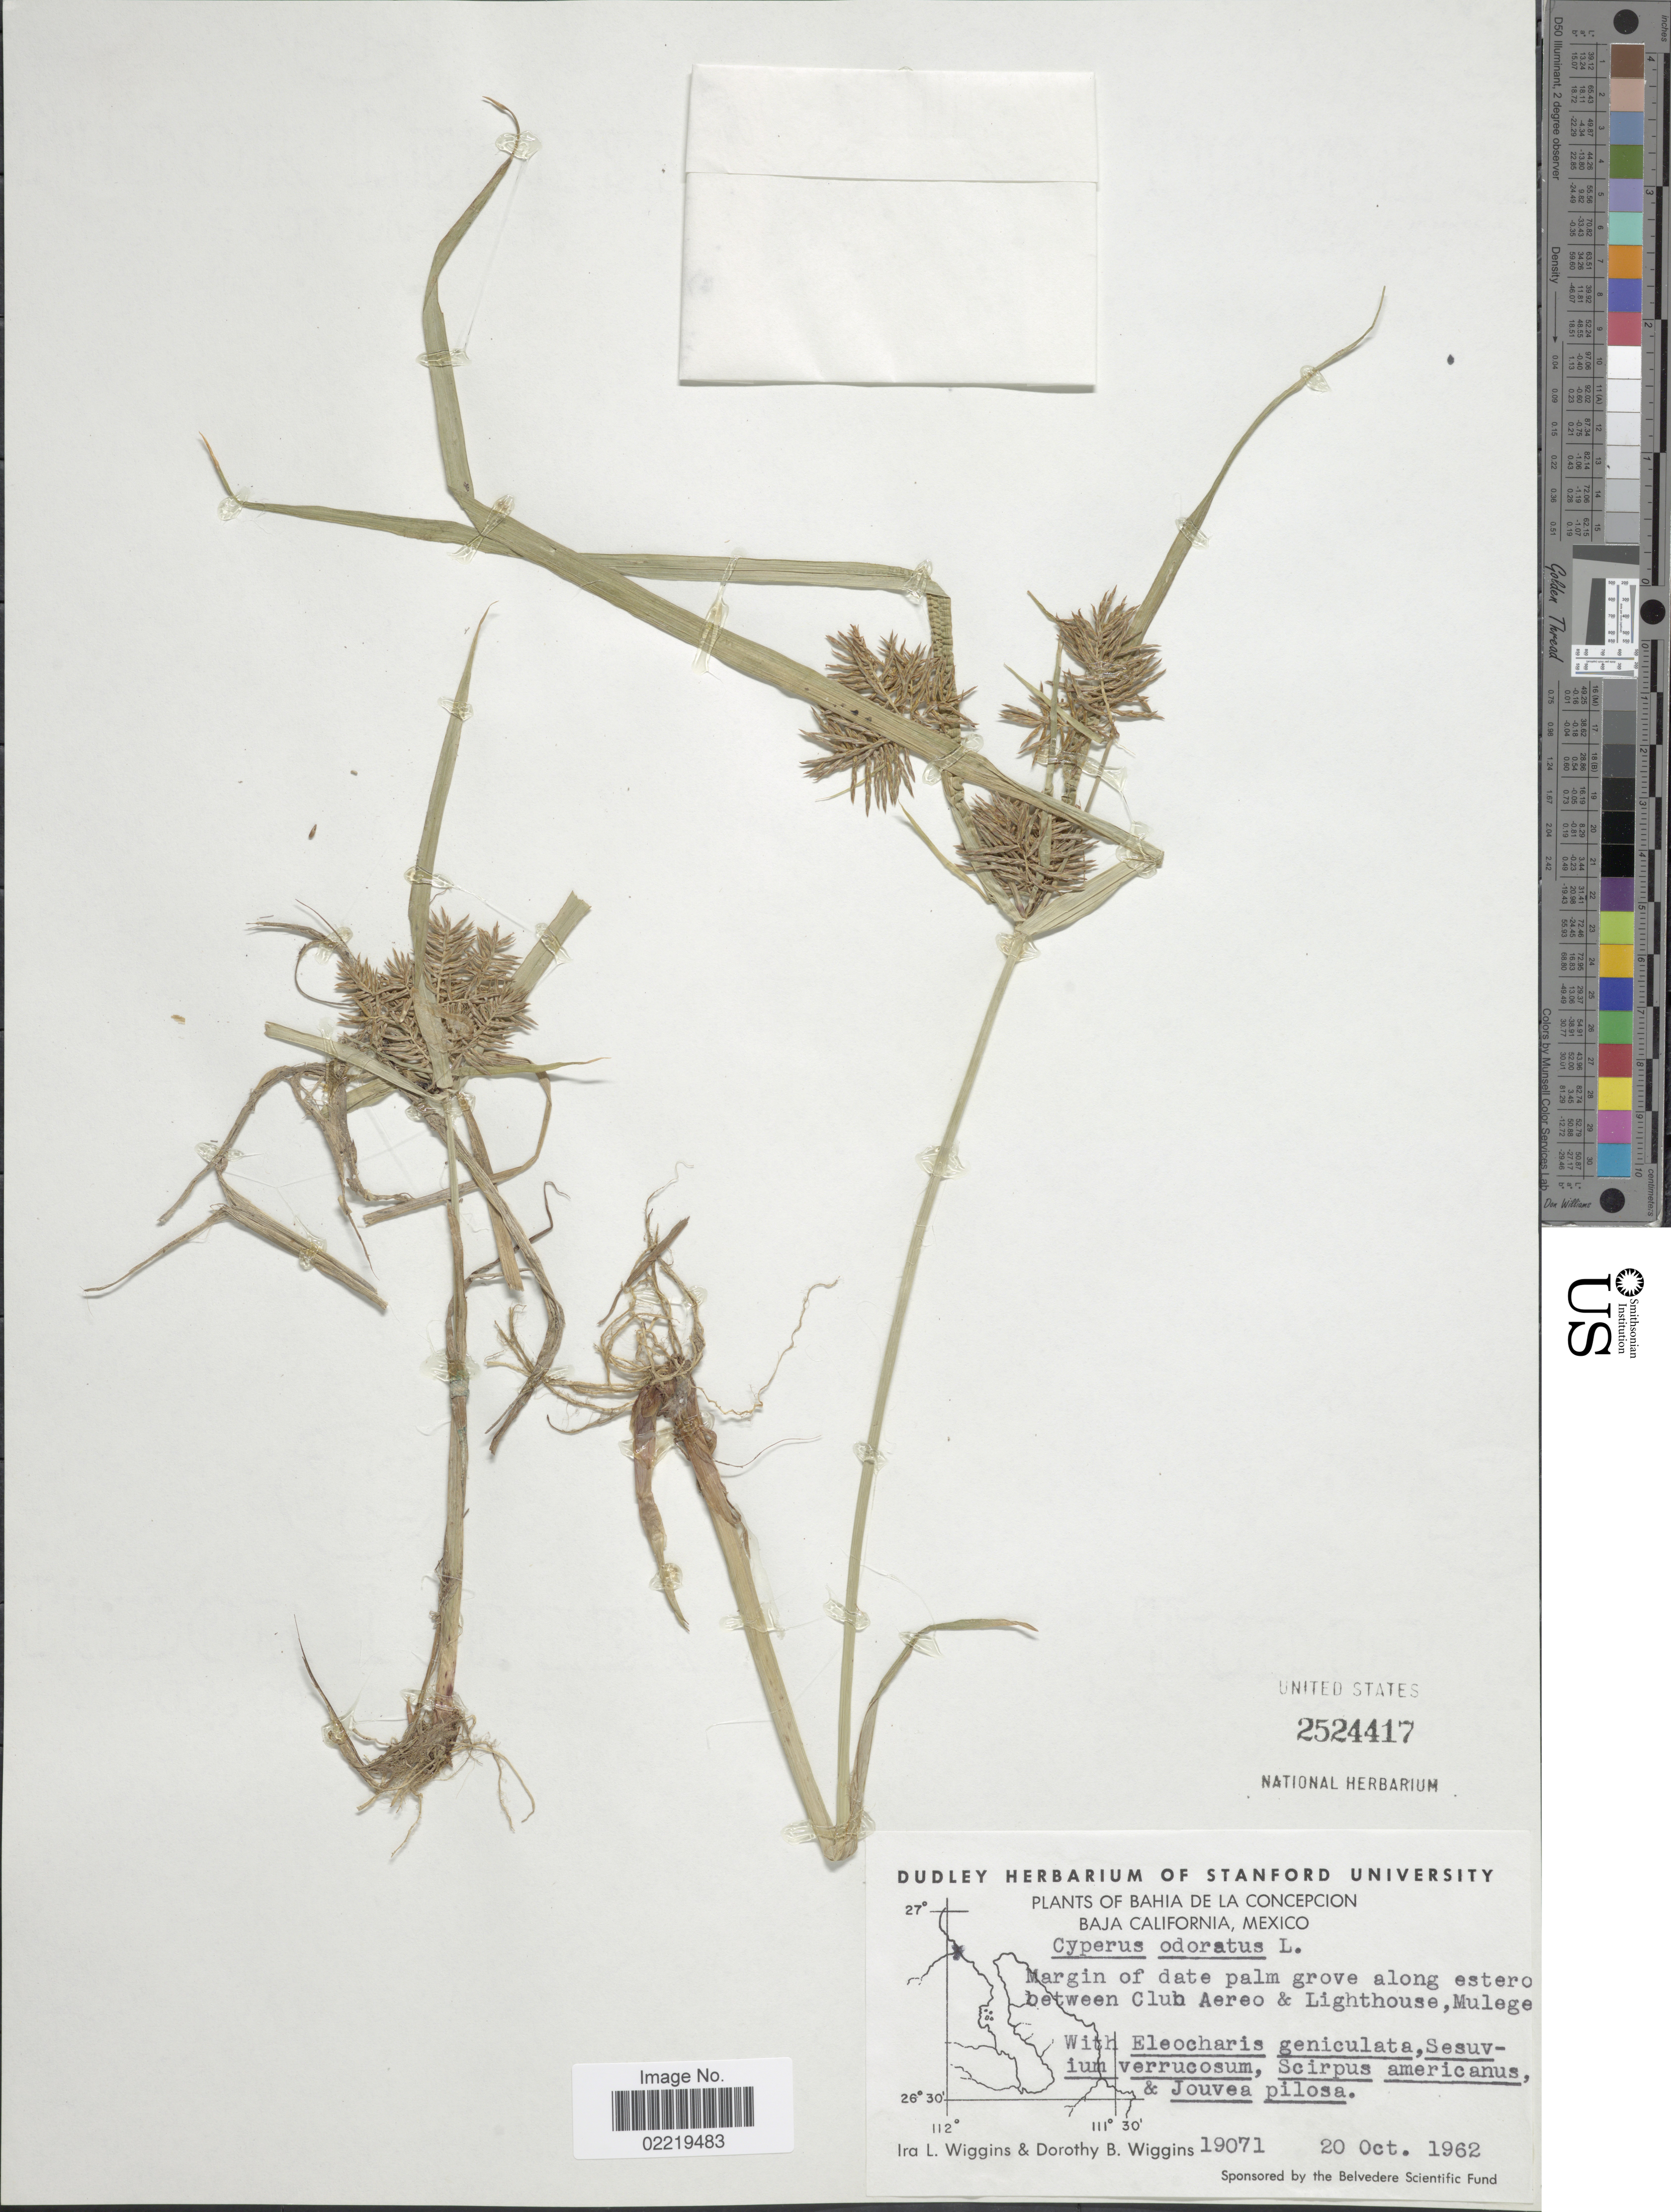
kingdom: Plantae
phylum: Tracheophyta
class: Liliopsida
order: Poales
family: Cyperaceae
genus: Cyperus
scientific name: Cyperus odoratus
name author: L.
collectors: I. L. Wiggins & D. B. Wiggins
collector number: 19071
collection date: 1962-10-20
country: Mexico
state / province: Baja California Sur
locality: Bahia de La Concepcion, Margin of date palm grove along estero between Club Aero & Lighthouse, Mulege.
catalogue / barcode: US 2524417